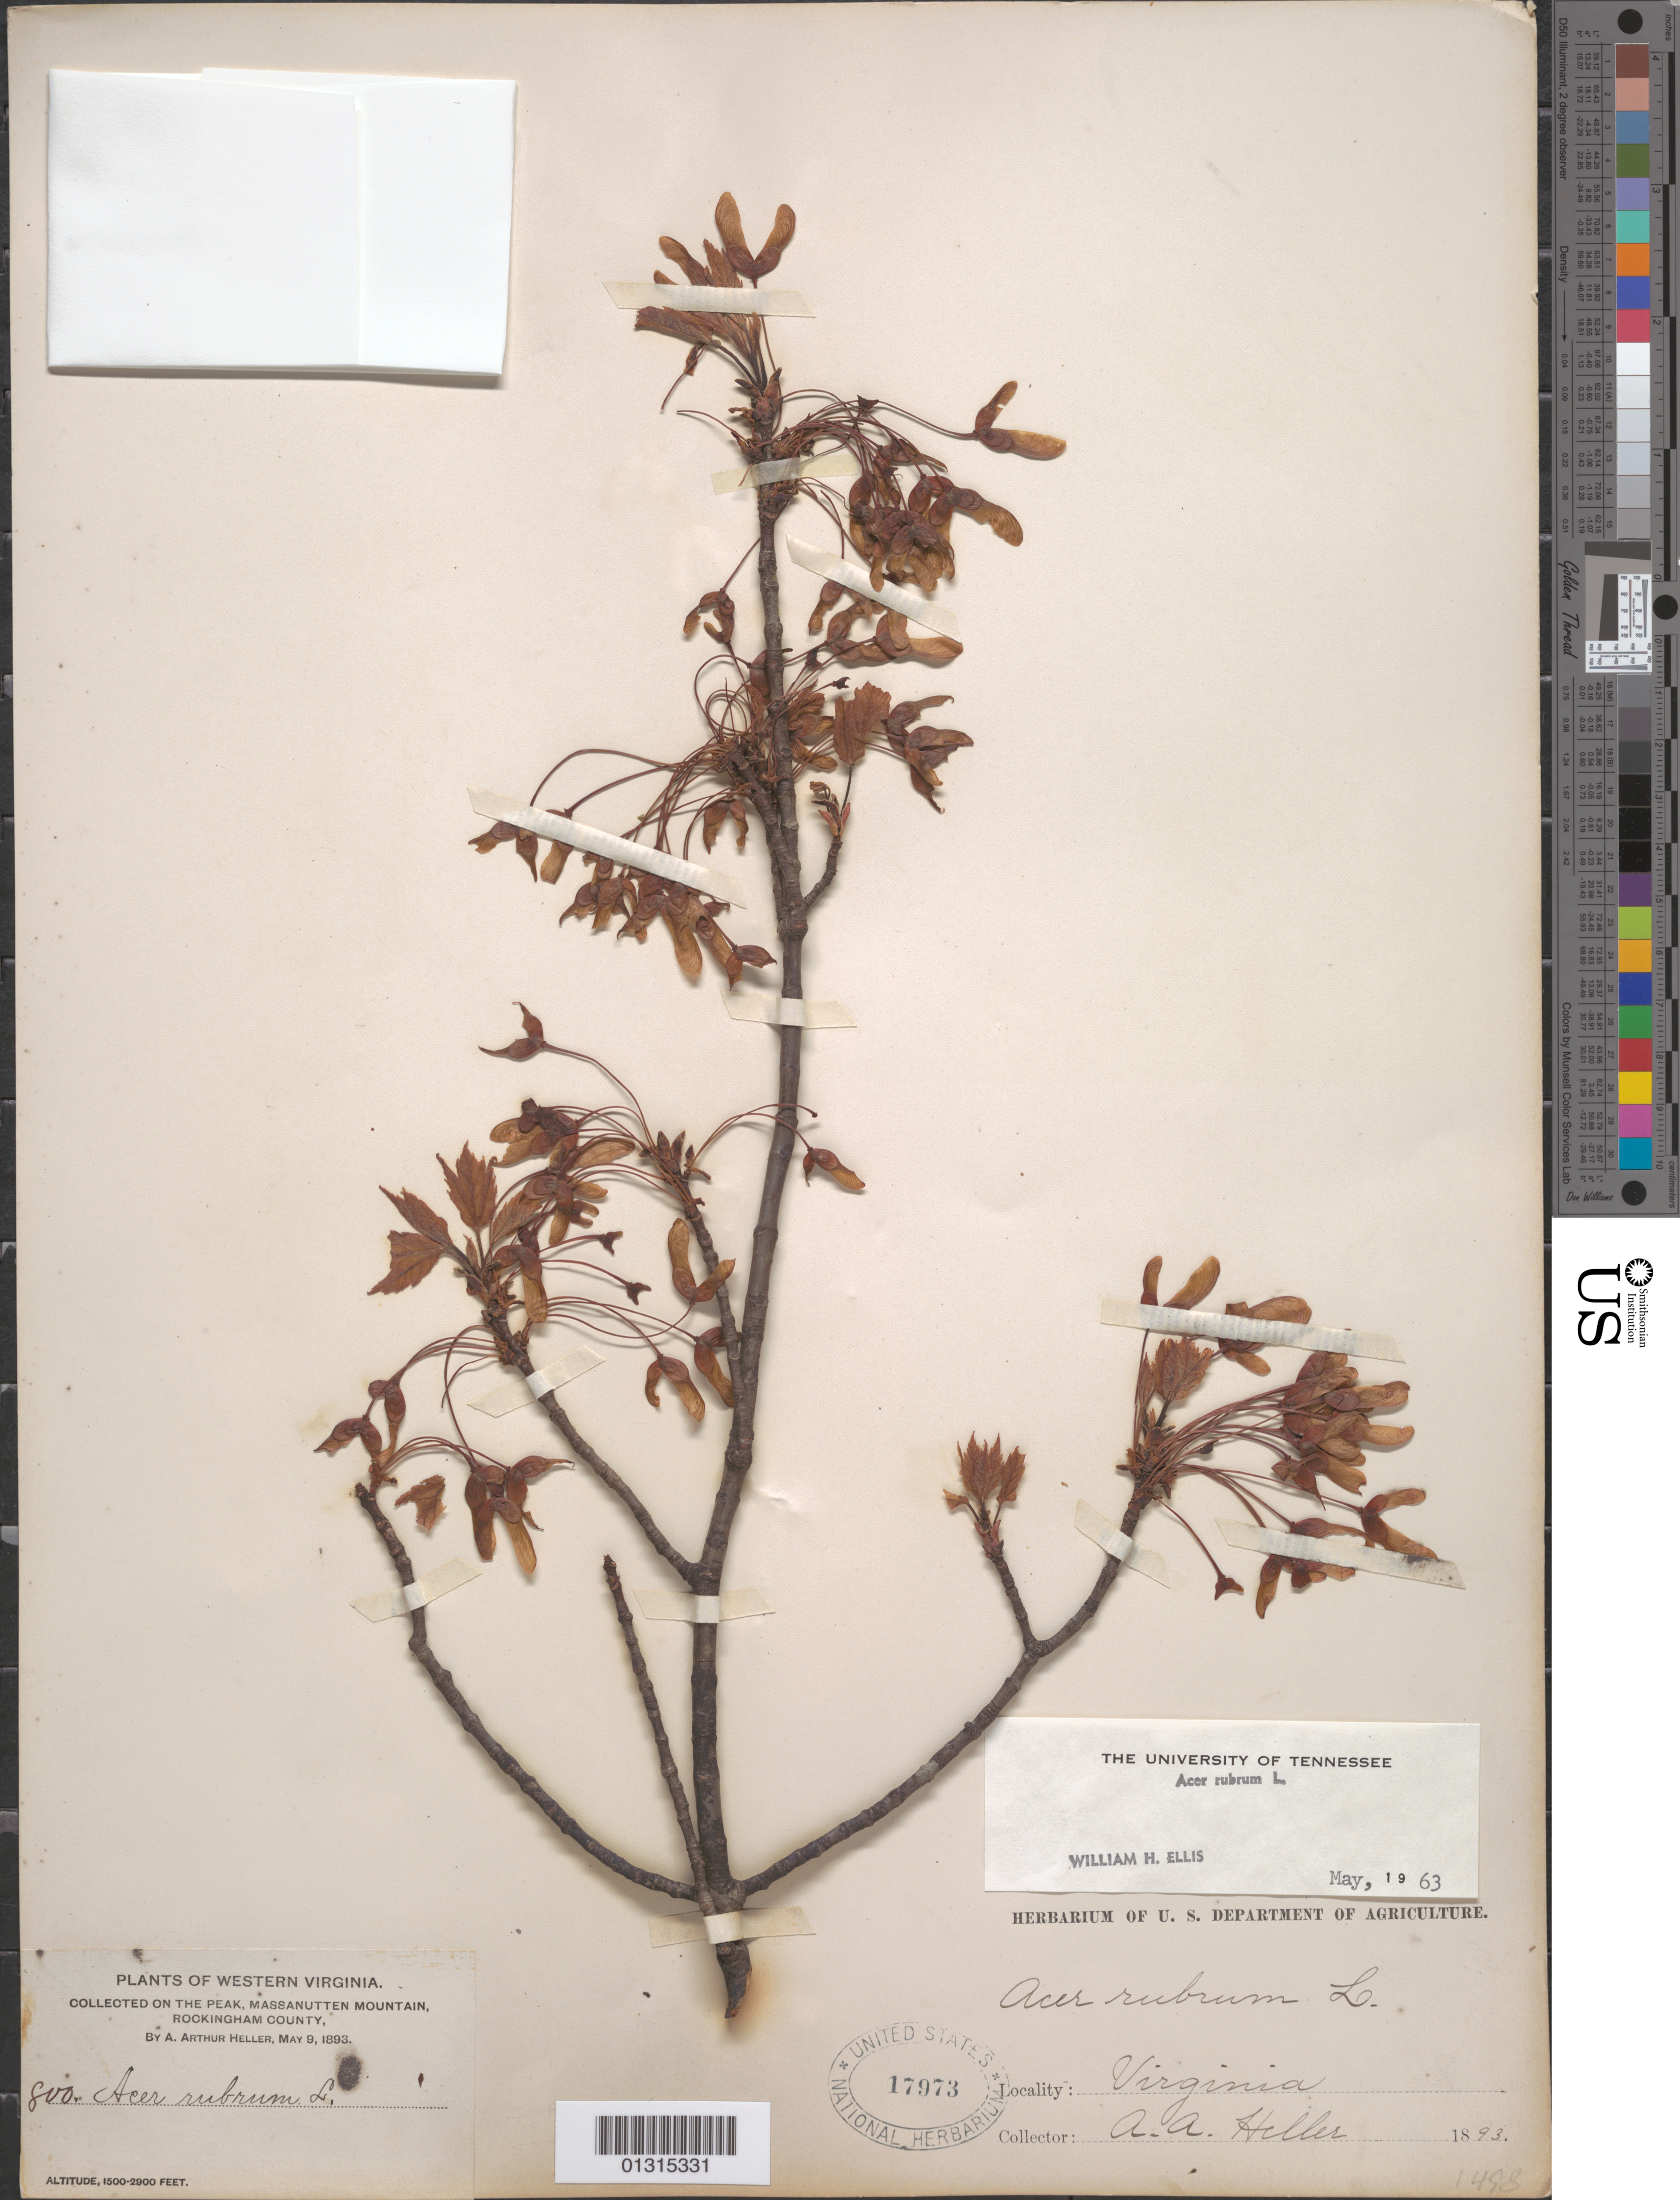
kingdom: Plantae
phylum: Tracheophyta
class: Magnoliopsida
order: Sapindales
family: Sapindaceae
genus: Acer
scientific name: Acer rubrum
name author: L.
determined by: Ellis, W. H.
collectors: A. A. Heller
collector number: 800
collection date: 1893-05-09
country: United States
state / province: Virginia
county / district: Rockingham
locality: Rockingham County, peak of Massanutten Mountain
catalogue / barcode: US 17973